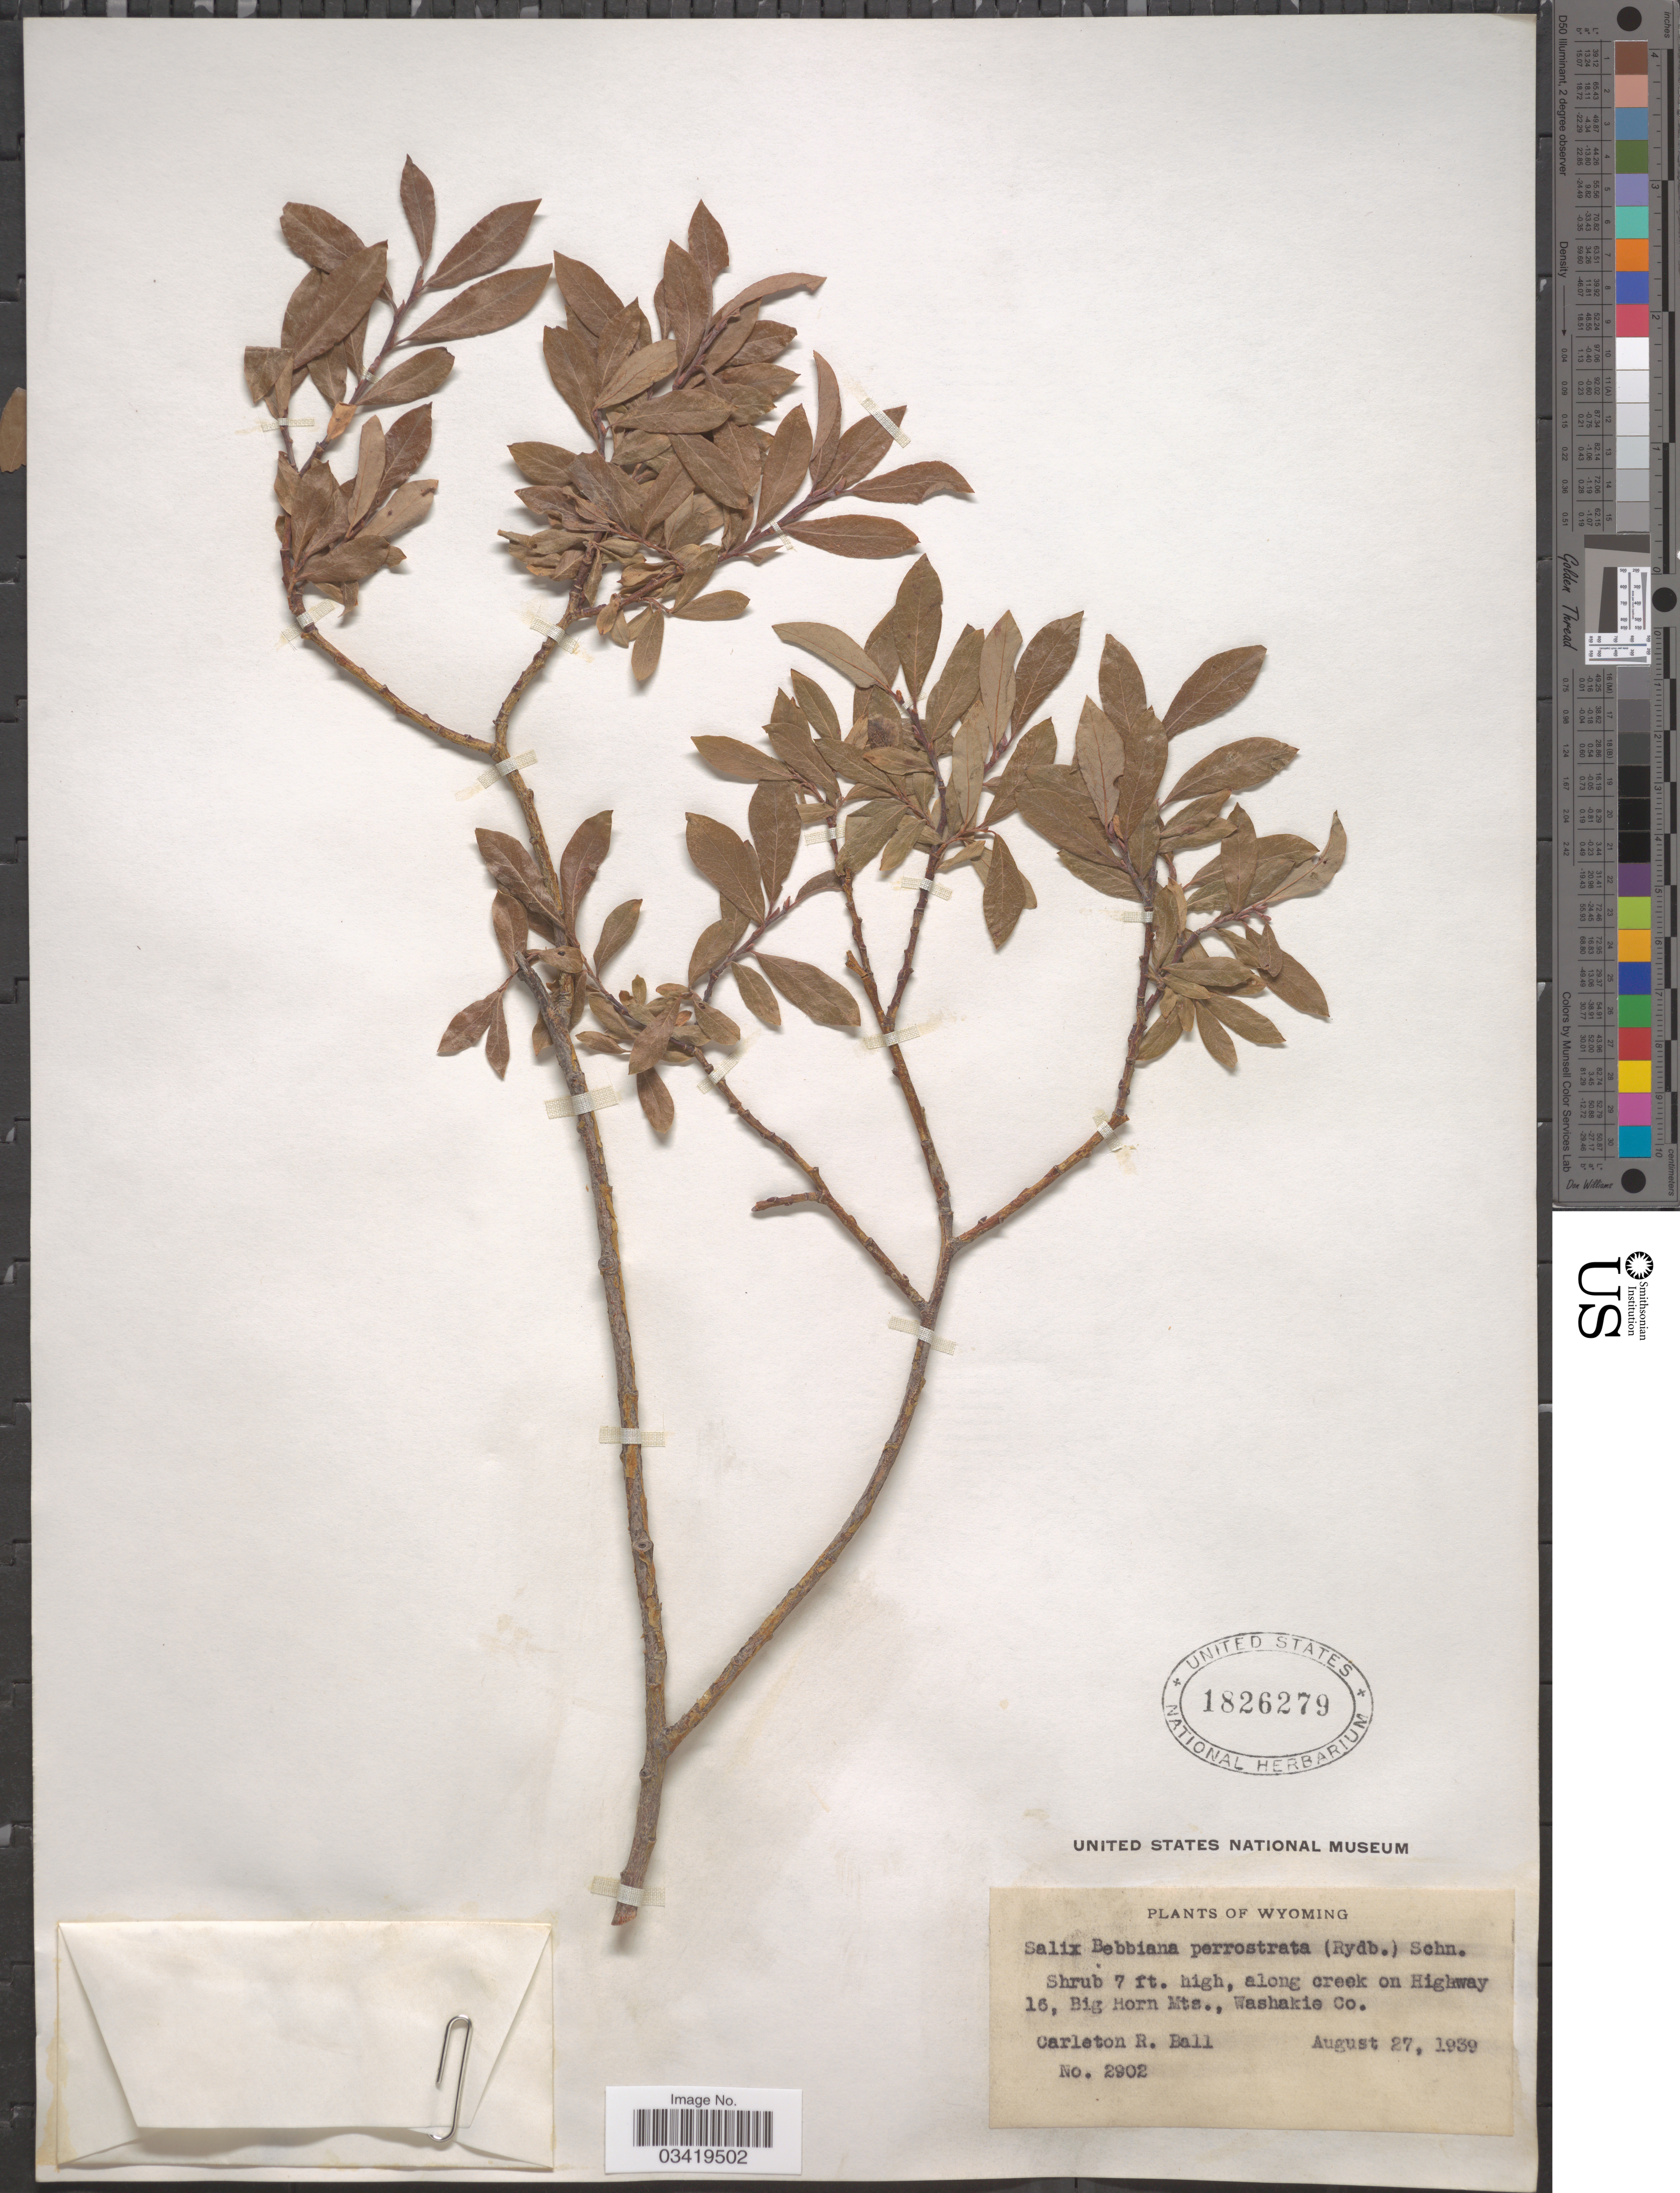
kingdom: Plantae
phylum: Tracheophyta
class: Magnoliopsida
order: Malpighiales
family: Salicaceae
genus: Salix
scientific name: Salix bebbiana var. perrostrata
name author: Sarg.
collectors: C. R. Ball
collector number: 2902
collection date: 1939-08-27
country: United States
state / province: Wyoming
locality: Along creek on Highway 16, Big Horn Mts., Washakie Co.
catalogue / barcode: US 1826279